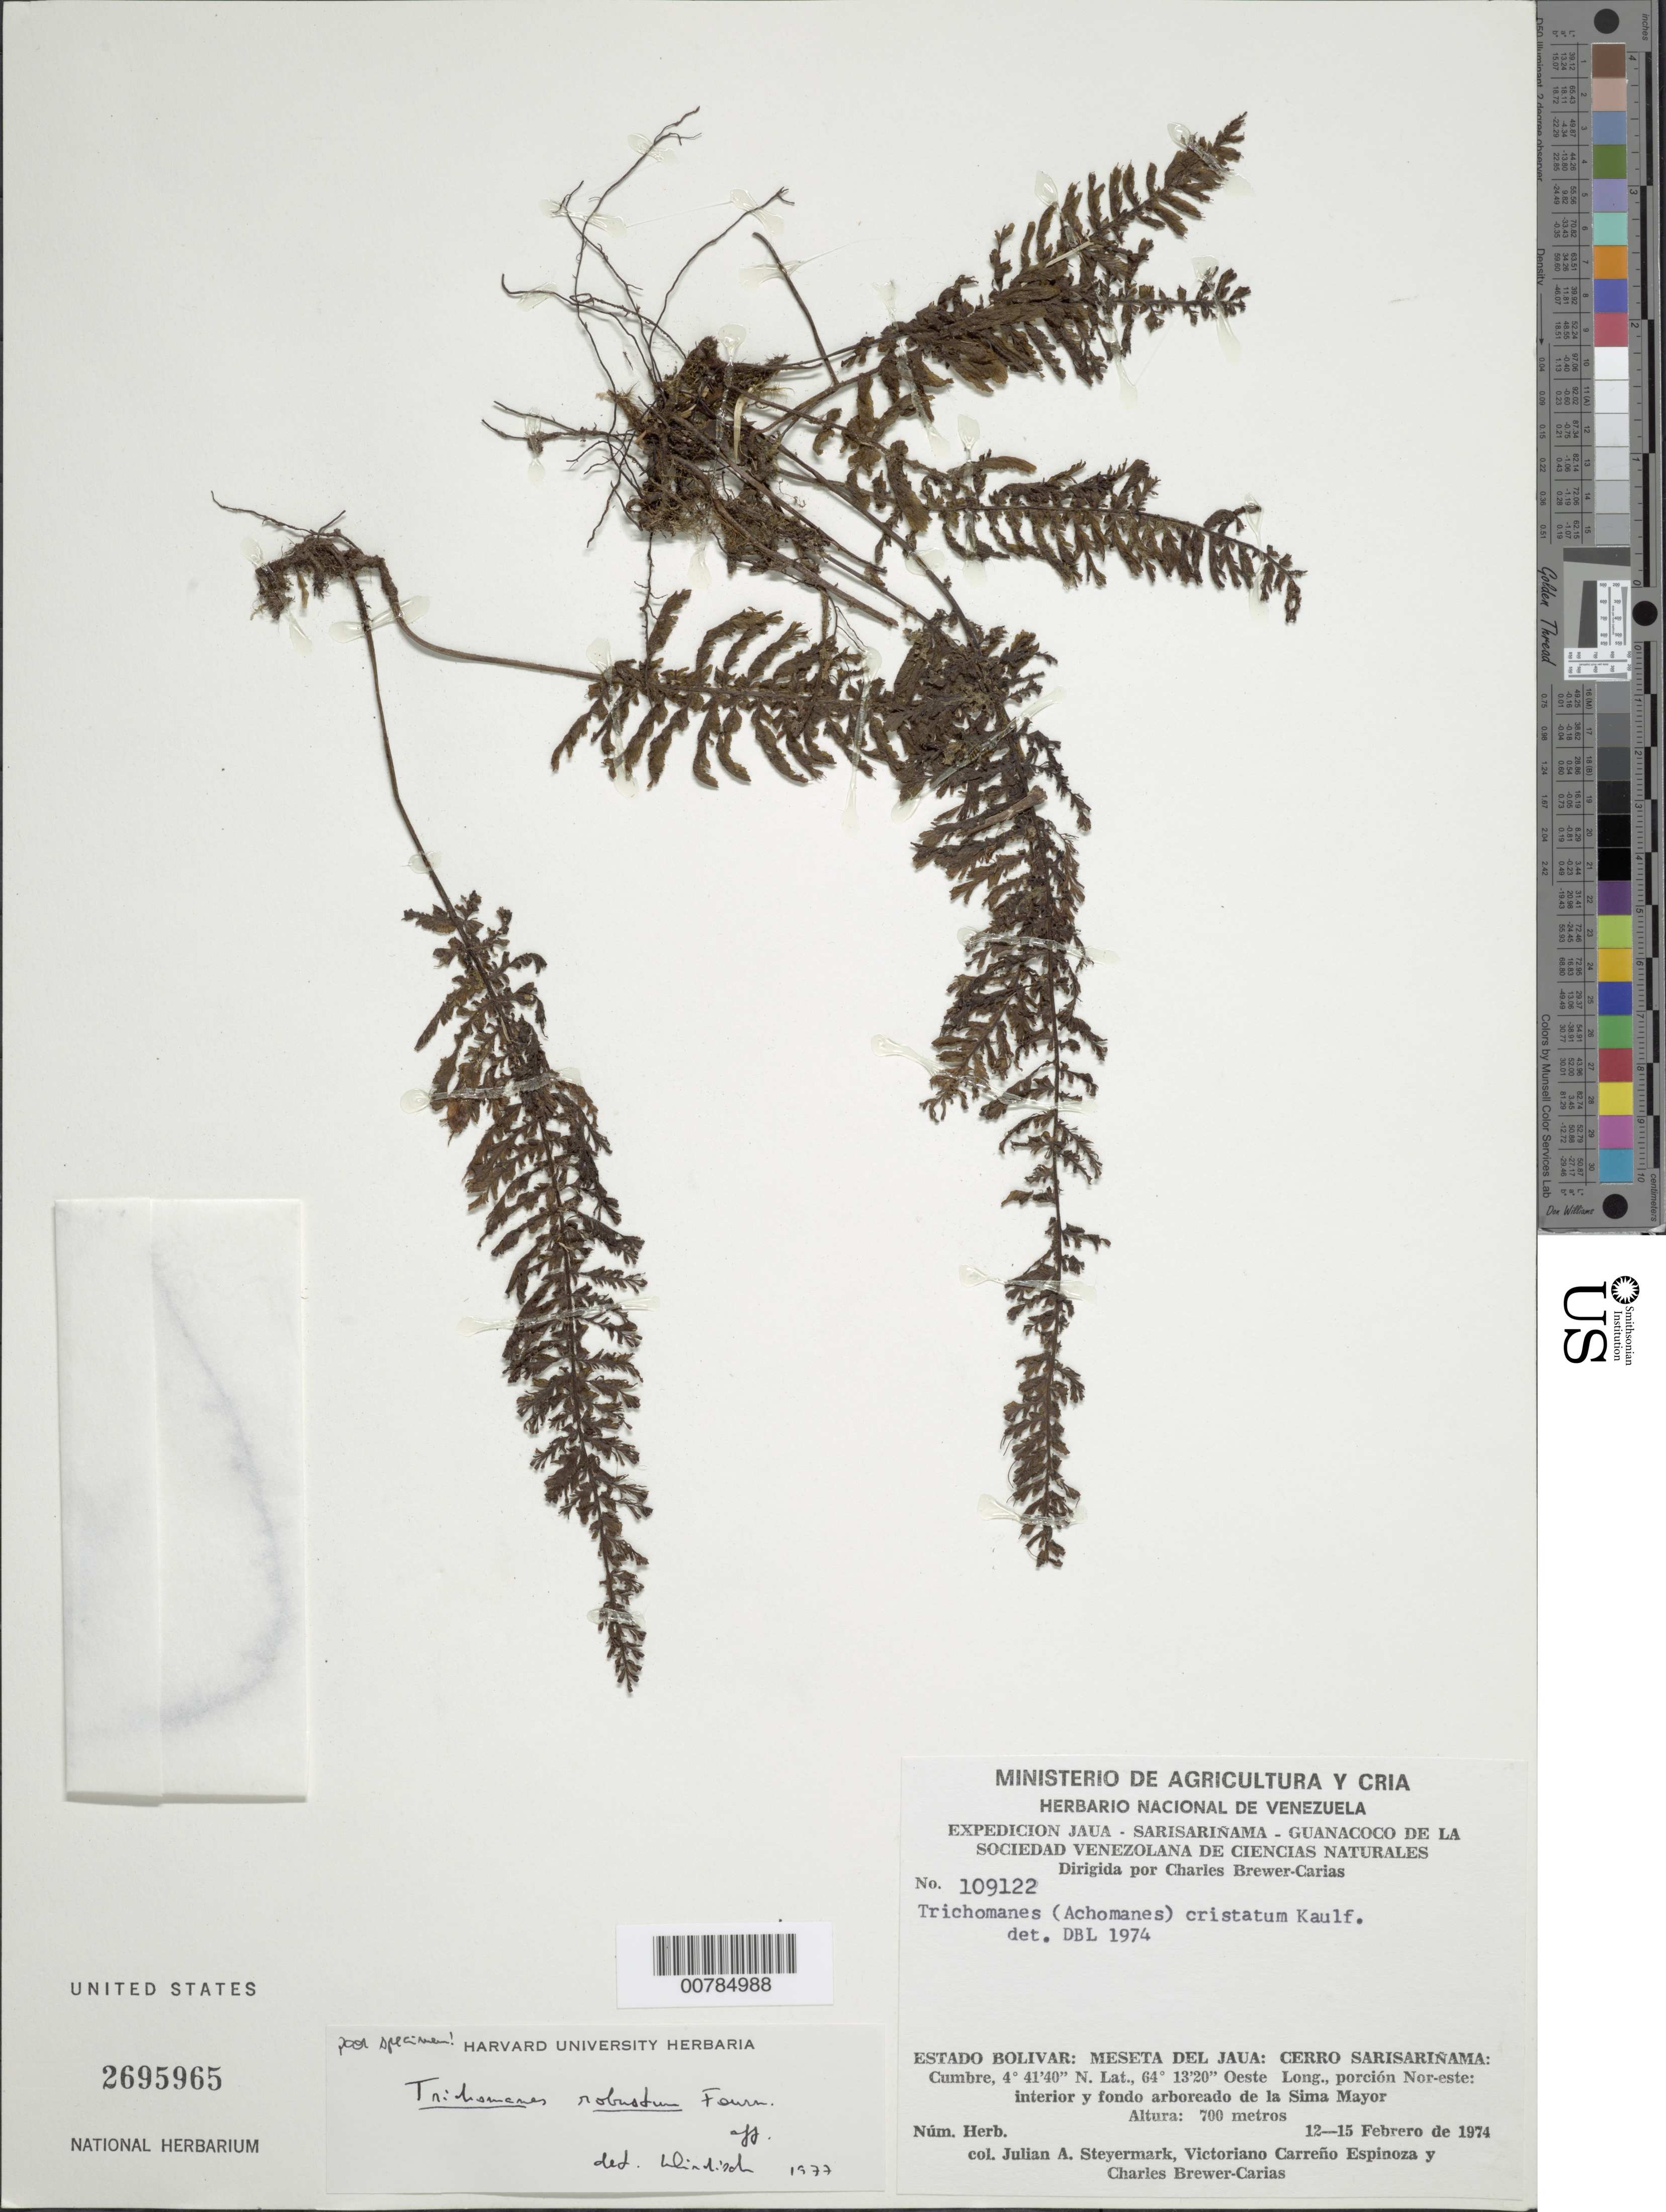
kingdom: Plantae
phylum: Tracheophyta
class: Polypodiopsida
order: Hymenophyllales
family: Hymenophyllaceae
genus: Trichomanes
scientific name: Trichomanes dactylites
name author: Sodiro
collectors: J. Steyermark, V. Carreño E. & C. Brewer-Carias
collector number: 109122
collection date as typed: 12-Feb-74 to 15-Feb-74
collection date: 1974-02-12/1974-02-15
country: Venezuela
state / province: Bolívar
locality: Meseta del Jaua: Cerro Sarisariñama: summit, porción Nor-este, Sima Mayor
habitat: Interior y fondo arboreado de la sima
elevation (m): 700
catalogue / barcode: US 2695965